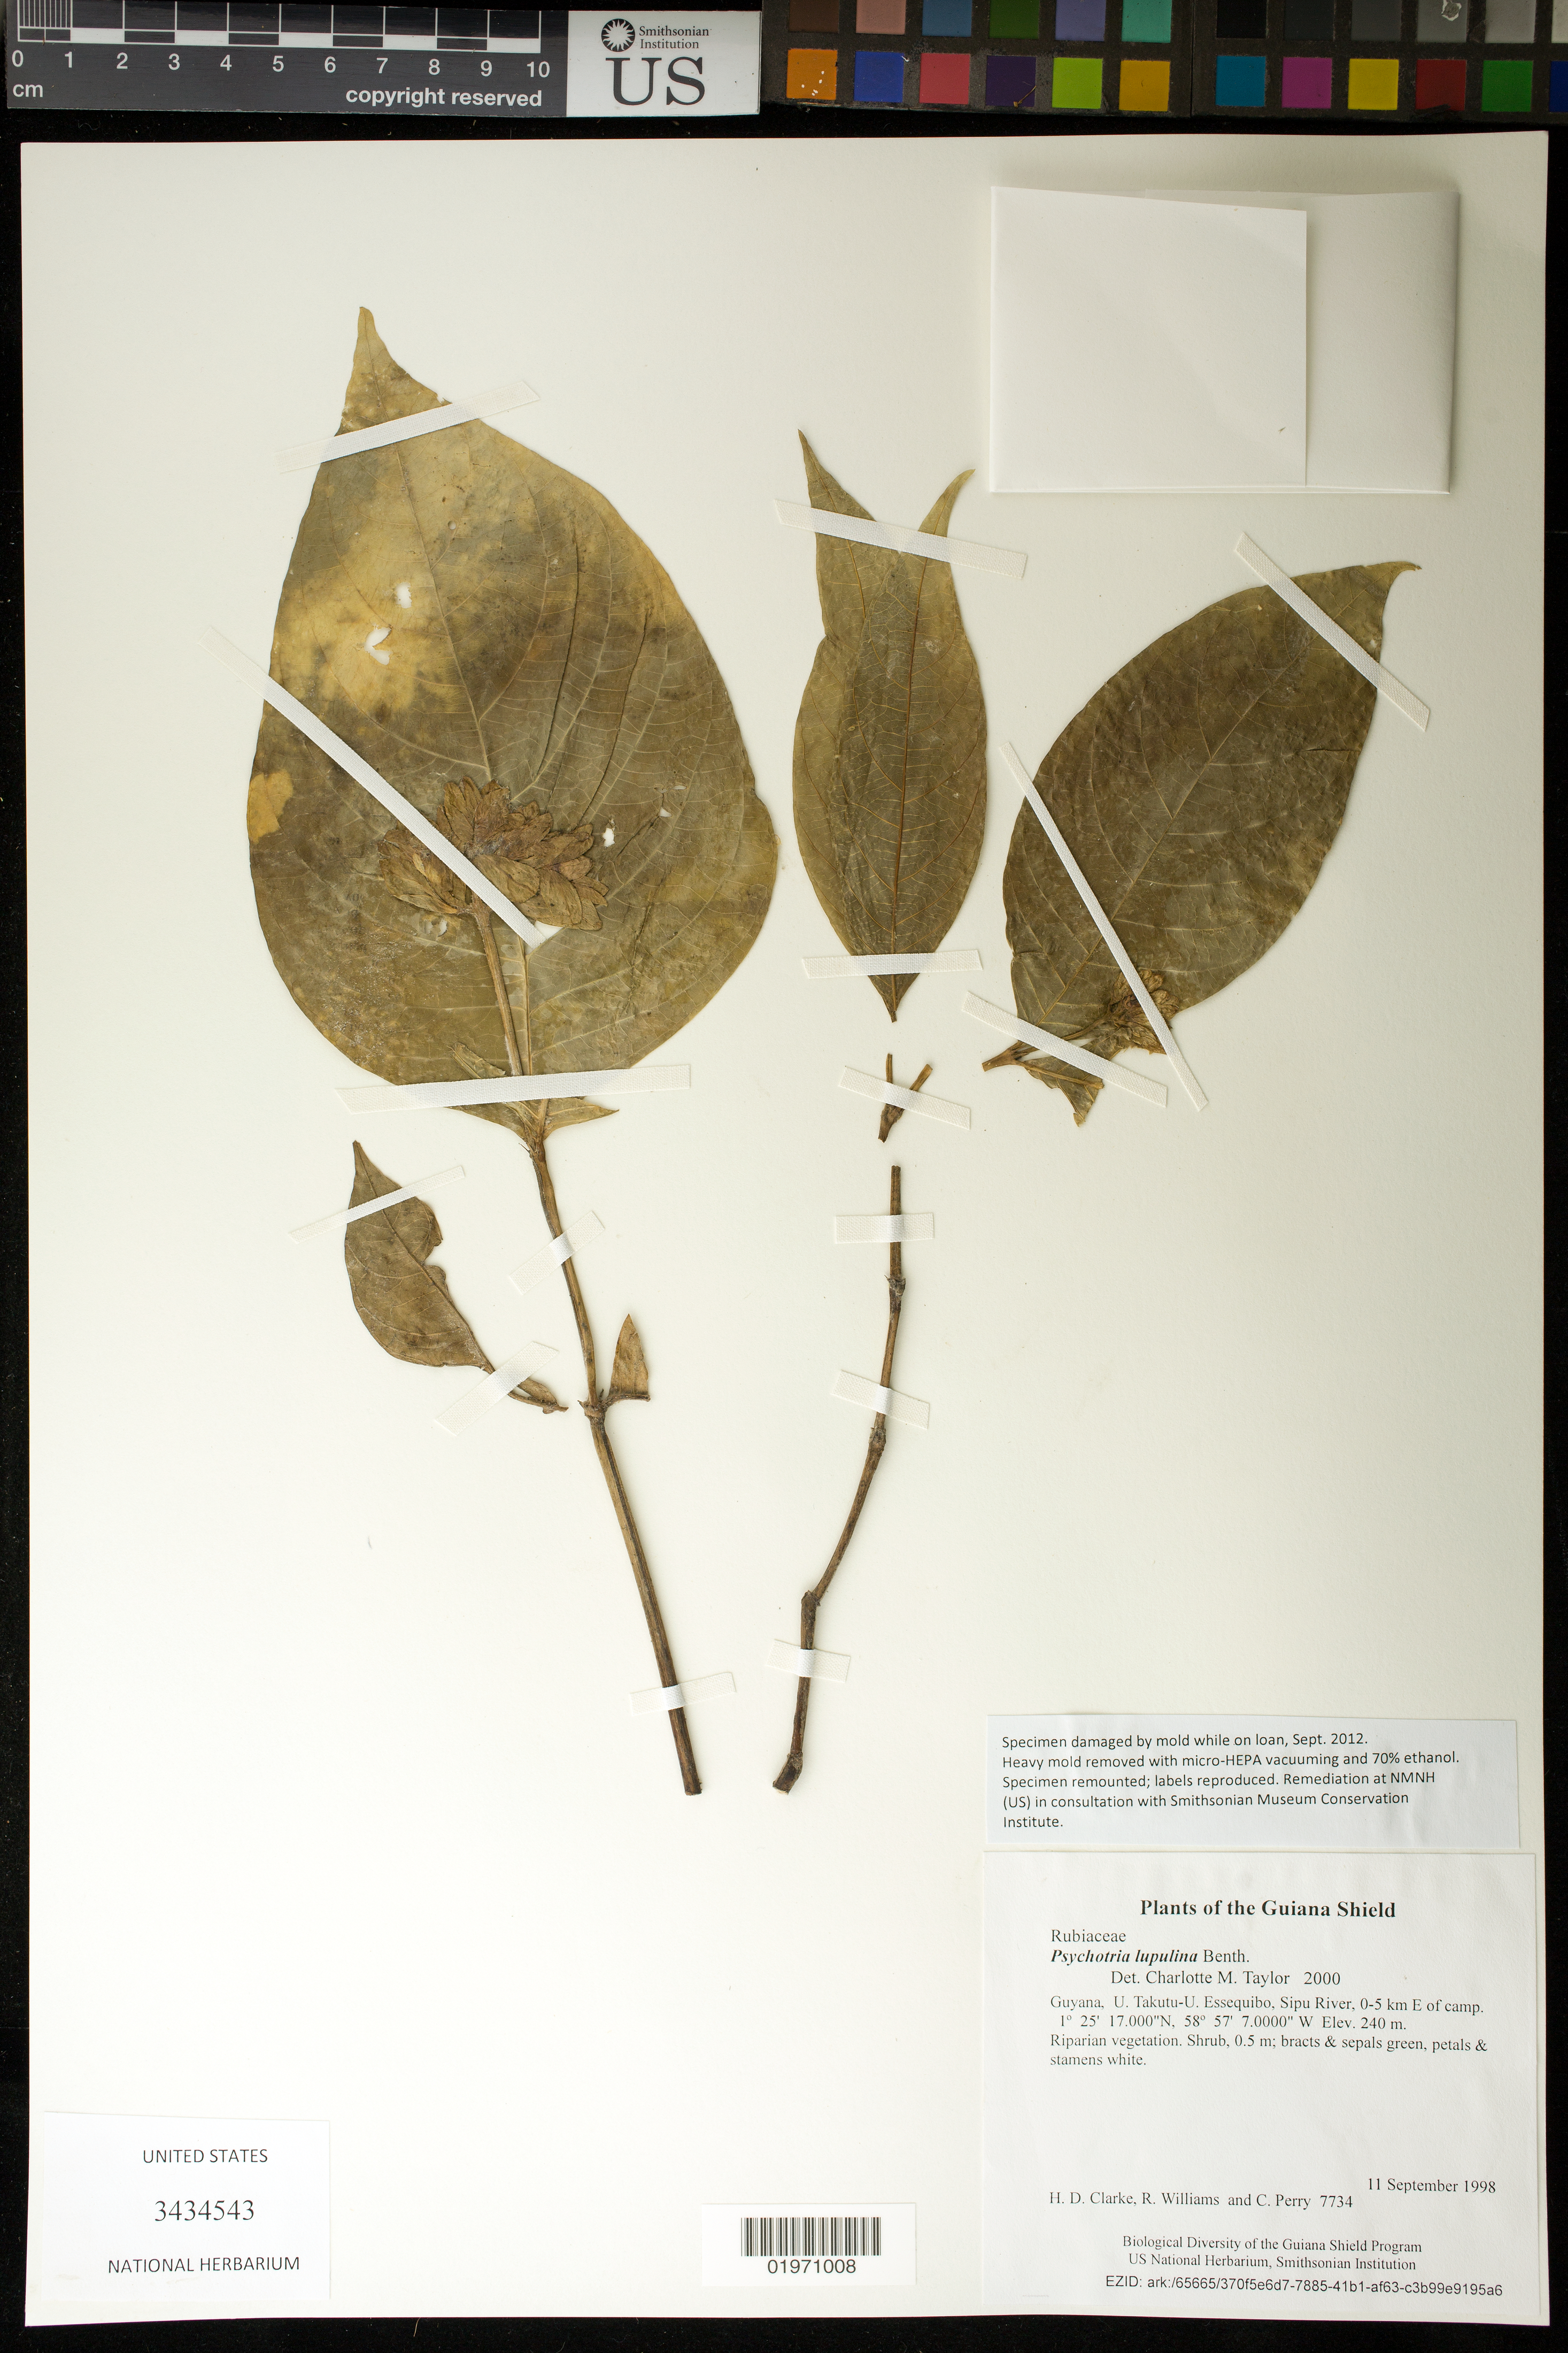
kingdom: Plantae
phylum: Tracheophyta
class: Magnoliopsida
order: Gentianales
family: Rubiaceae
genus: Psychotria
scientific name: Psychotria lupulina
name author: Benth.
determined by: Taylor, Charlotte M.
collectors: H. D. Clarke, R. Williams & C. Perry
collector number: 7734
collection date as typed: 11 September 1998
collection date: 1998-09-11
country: Guyana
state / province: U. Takutu-U. Essequibo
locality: Sipu River, 0-5 km E of camp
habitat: Riparian vegetation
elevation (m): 240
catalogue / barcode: US 3434543